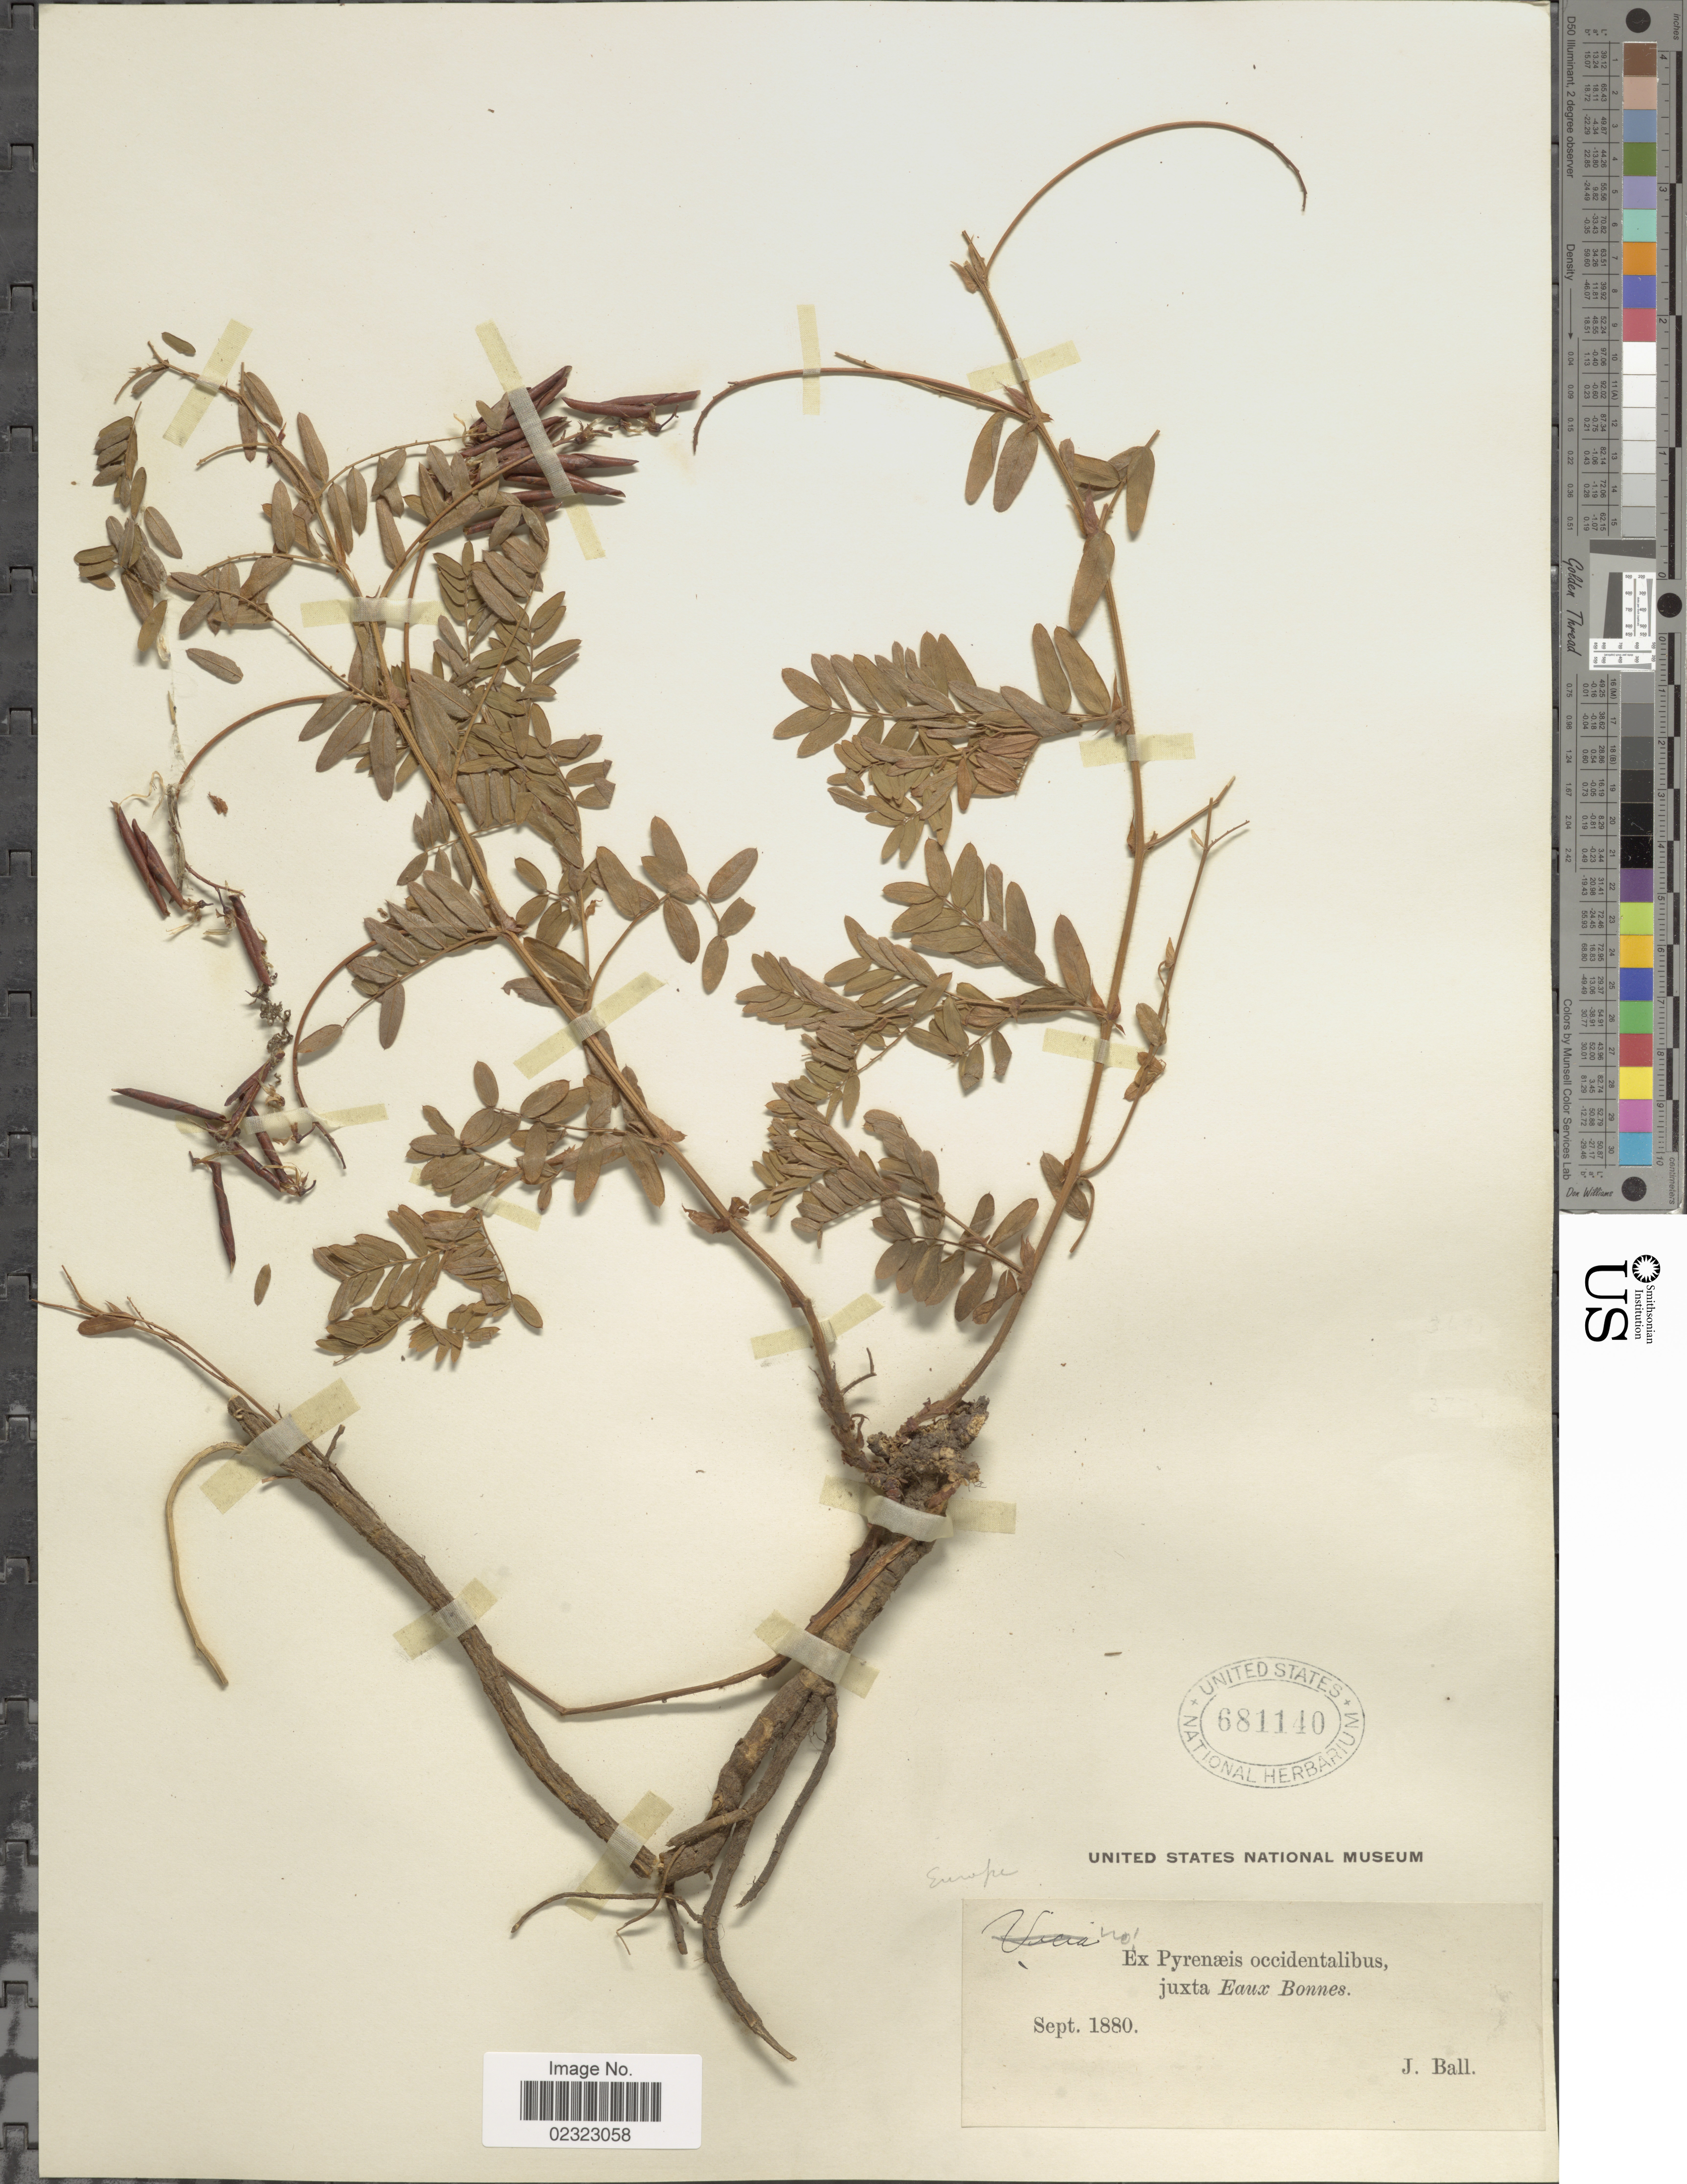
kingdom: Plantae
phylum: Tracheophyta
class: Magnoliopsida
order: Fabales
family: Fabaceae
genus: Cracca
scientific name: Cracca pyrenaica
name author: Gren. ex Rouy & Foucaud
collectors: J. Ball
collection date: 1880-09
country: France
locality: Ex Pyrenaeis occidentalibus, juxta Eaux Bonnes. Europe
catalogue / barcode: US 681140